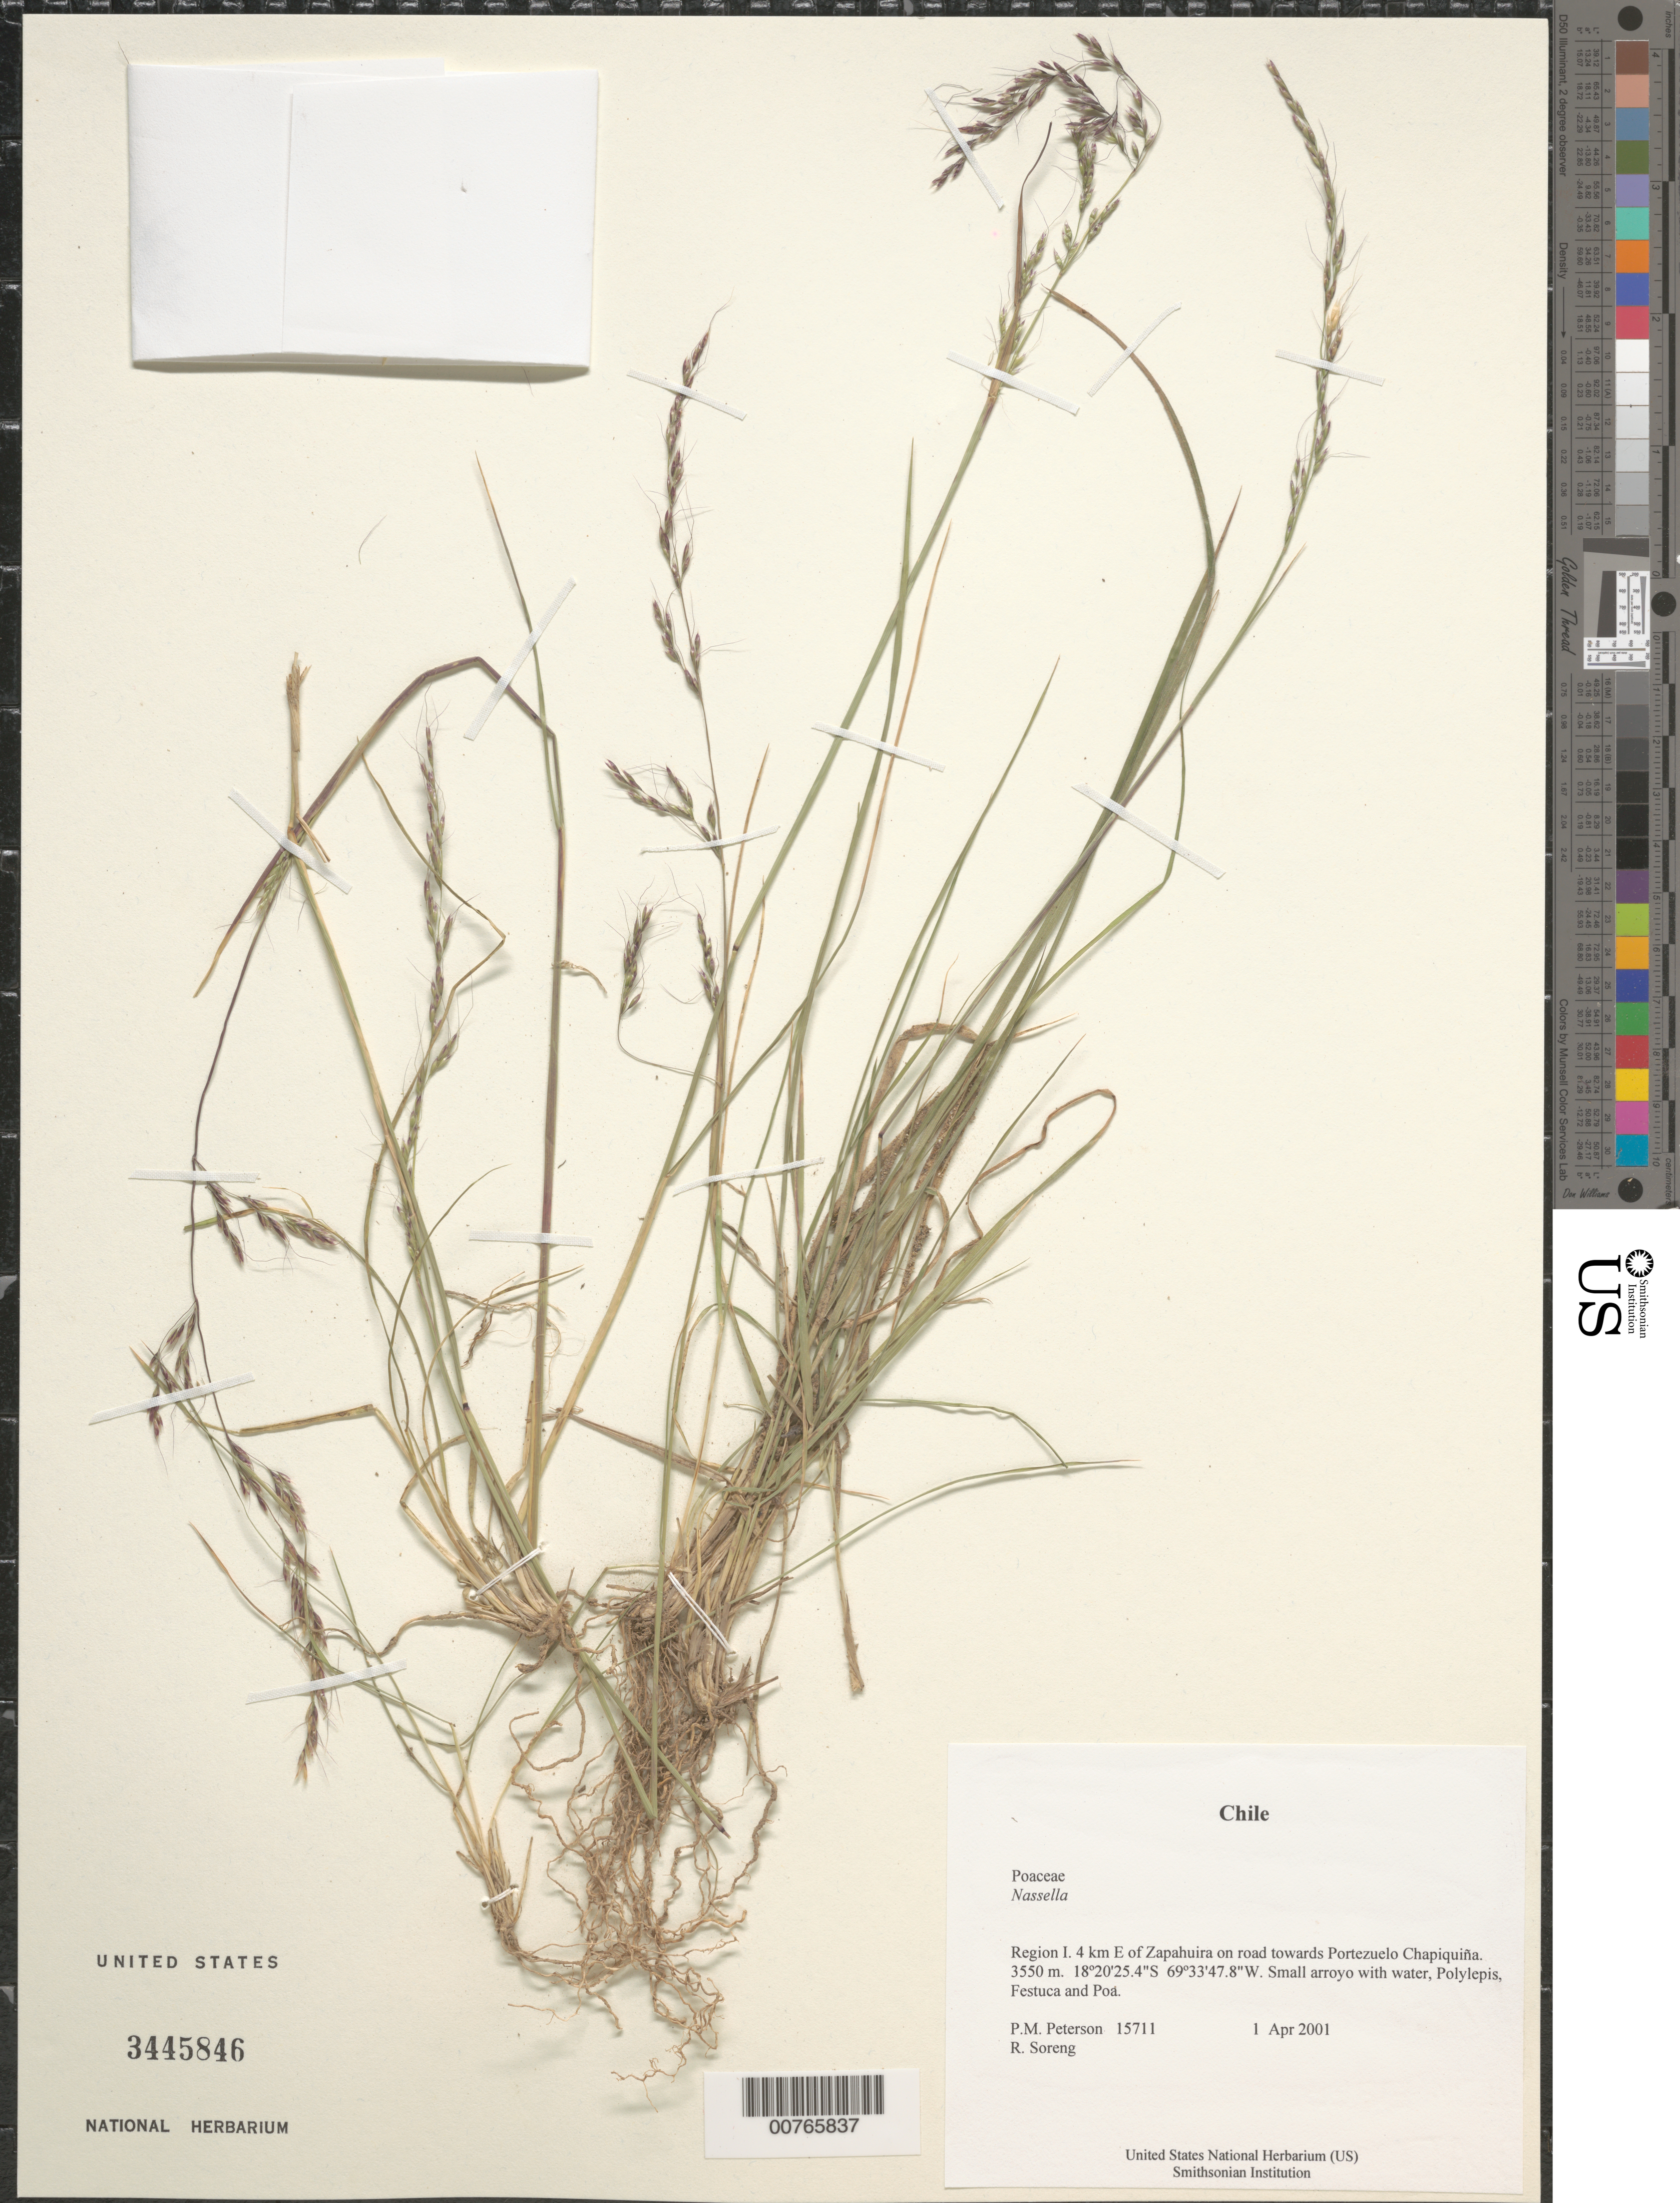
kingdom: Plantae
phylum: Tracheophyta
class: Liliopsida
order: Poales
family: Poaceae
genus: Nassella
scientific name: Nassella pubiflora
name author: (Trin. & Rupr.) É. Desv.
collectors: P. M. Peterson & R. J. Soreng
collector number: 15711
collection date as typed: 01 Apr 2001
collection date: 2001-04-01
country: Chile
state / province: Tarapacá (I)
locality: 4 km E of Zapahuira on road towards Portezuelo Chapiquiña.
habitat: Small arroyo with water, Polylepis, Festuca and Poa.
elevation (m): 3550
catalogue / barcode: US 3445846